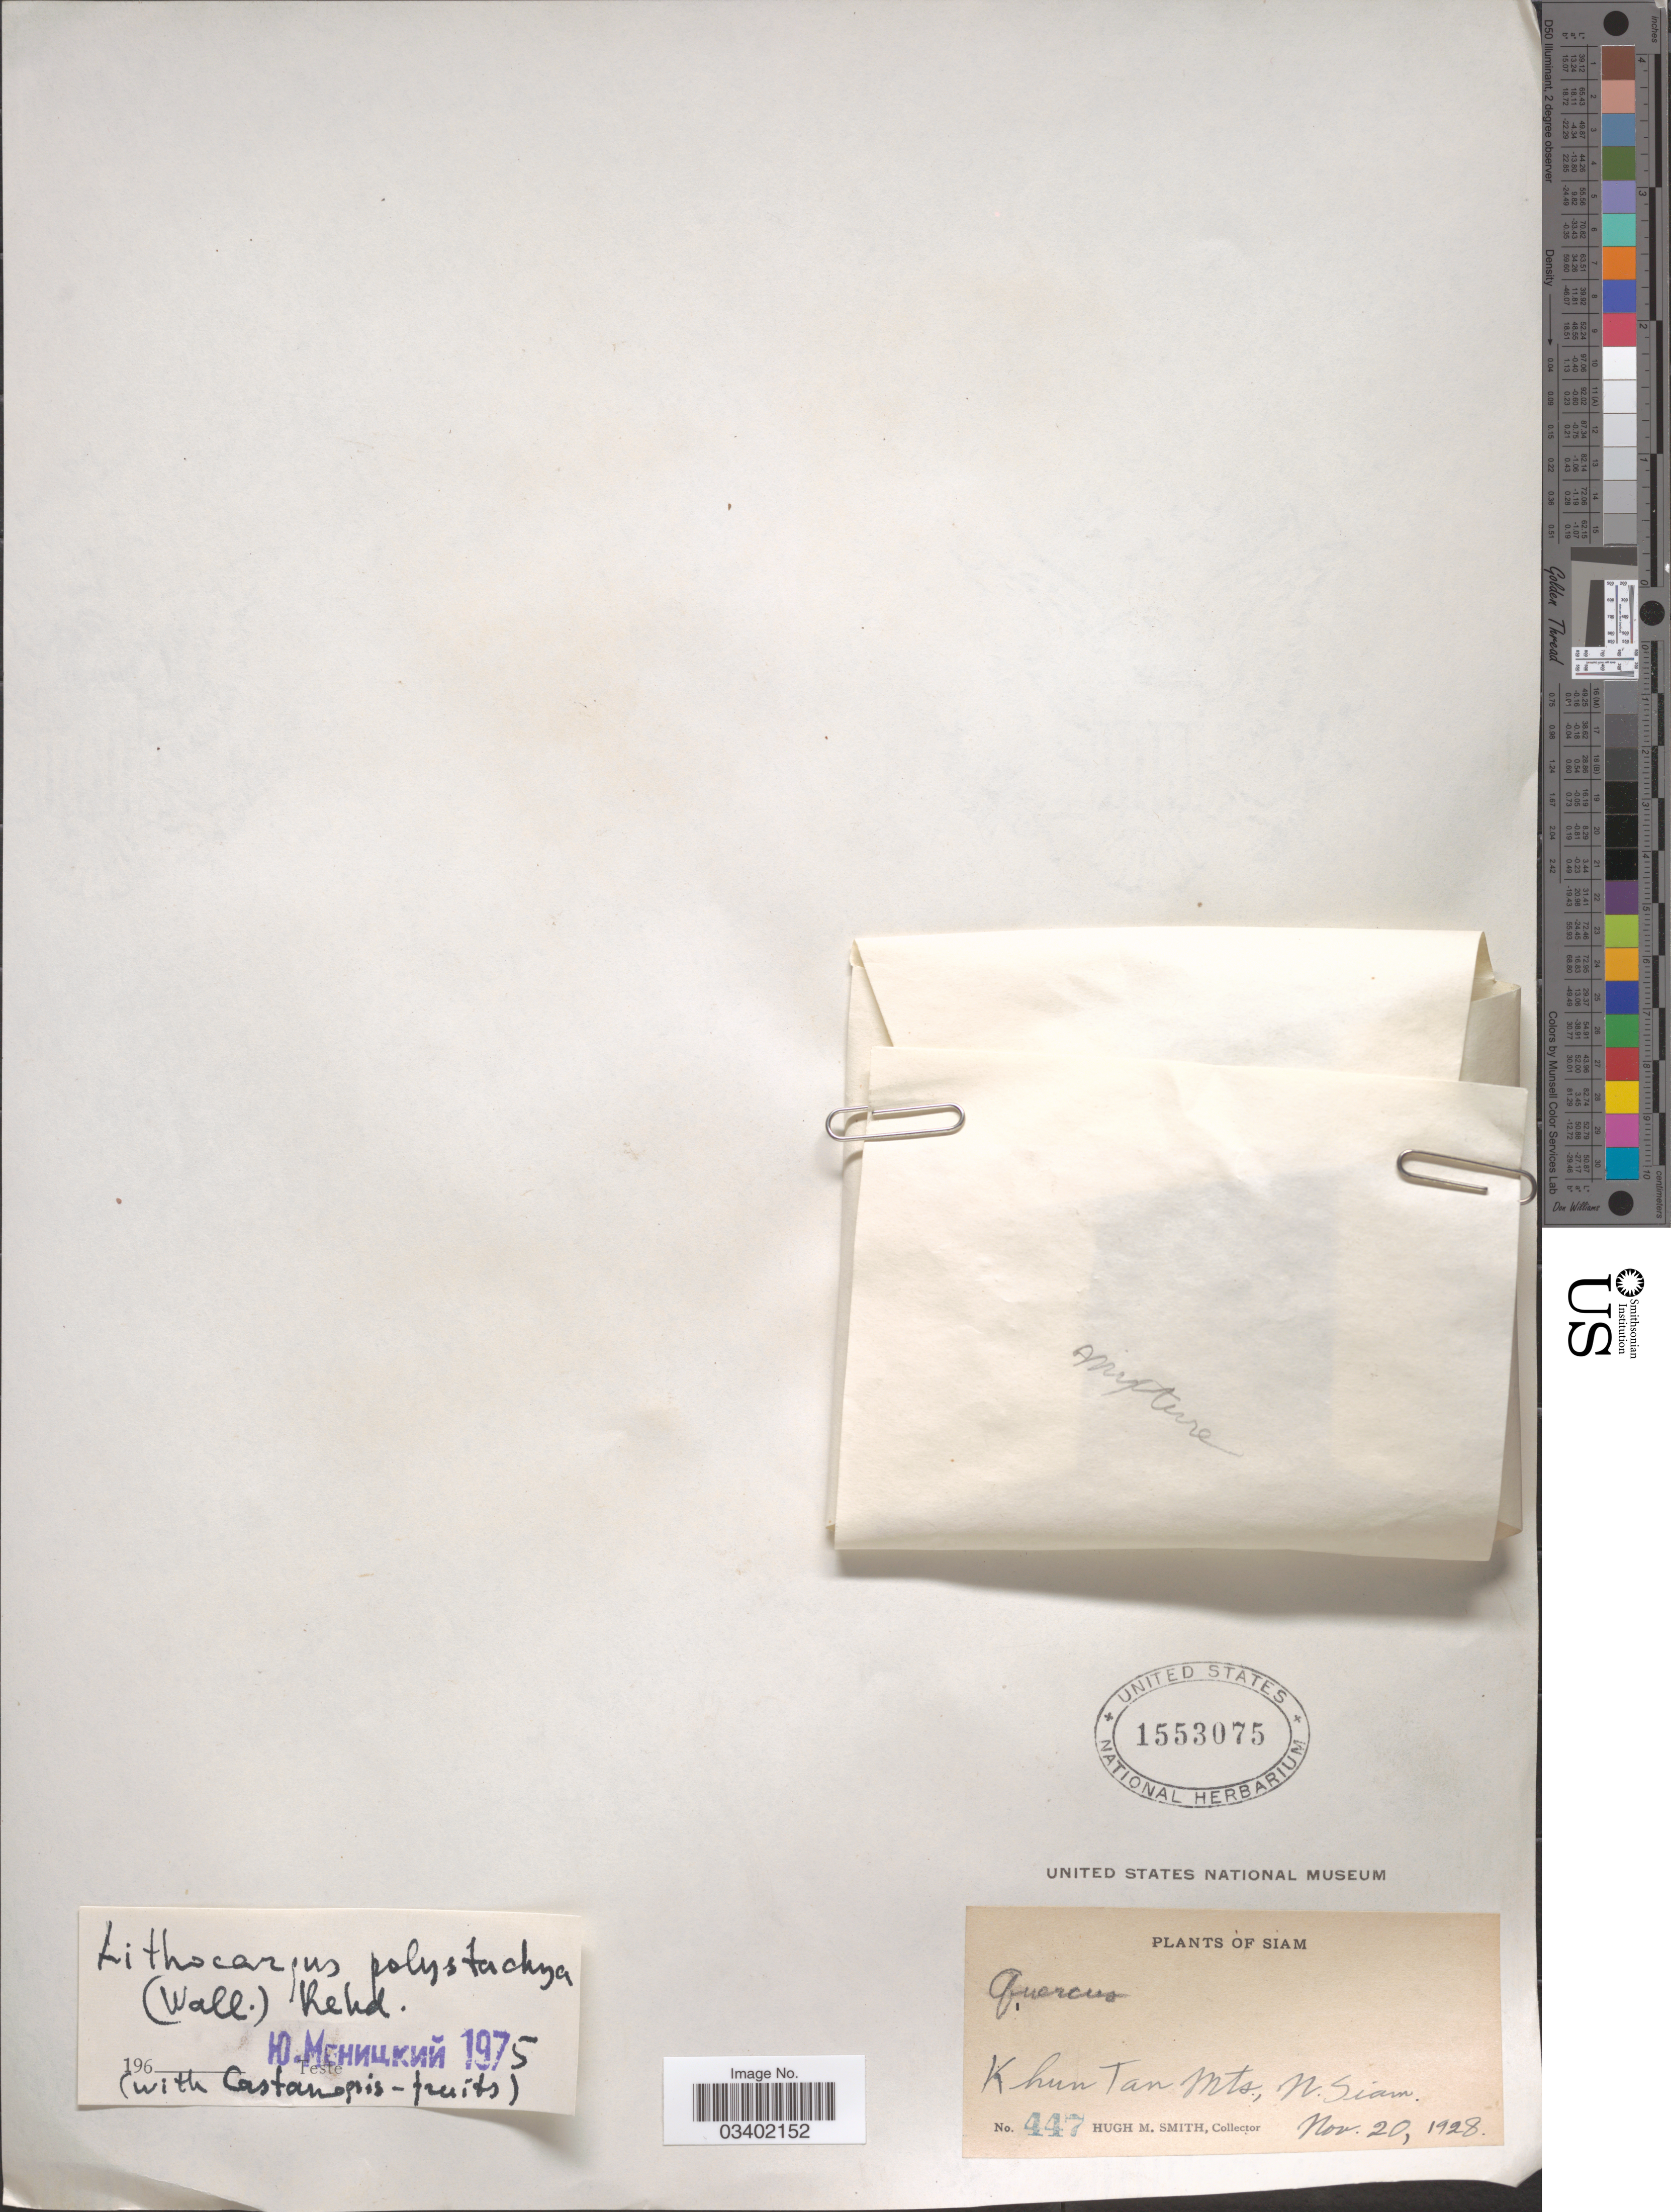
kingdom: Plantae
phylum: Tracheophyta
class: Magnoliopsida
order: Fagales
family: Fagaceae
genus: Lithocarpus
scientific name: Lithocarpus polystachyus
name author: (Wall. ex A. DC.) Rehder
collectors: H. M. Smith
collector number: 447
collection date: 1928-11-20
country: Thailand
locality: Siam. Khun Tan Mts., N. Siam.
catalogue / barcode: US 1553075